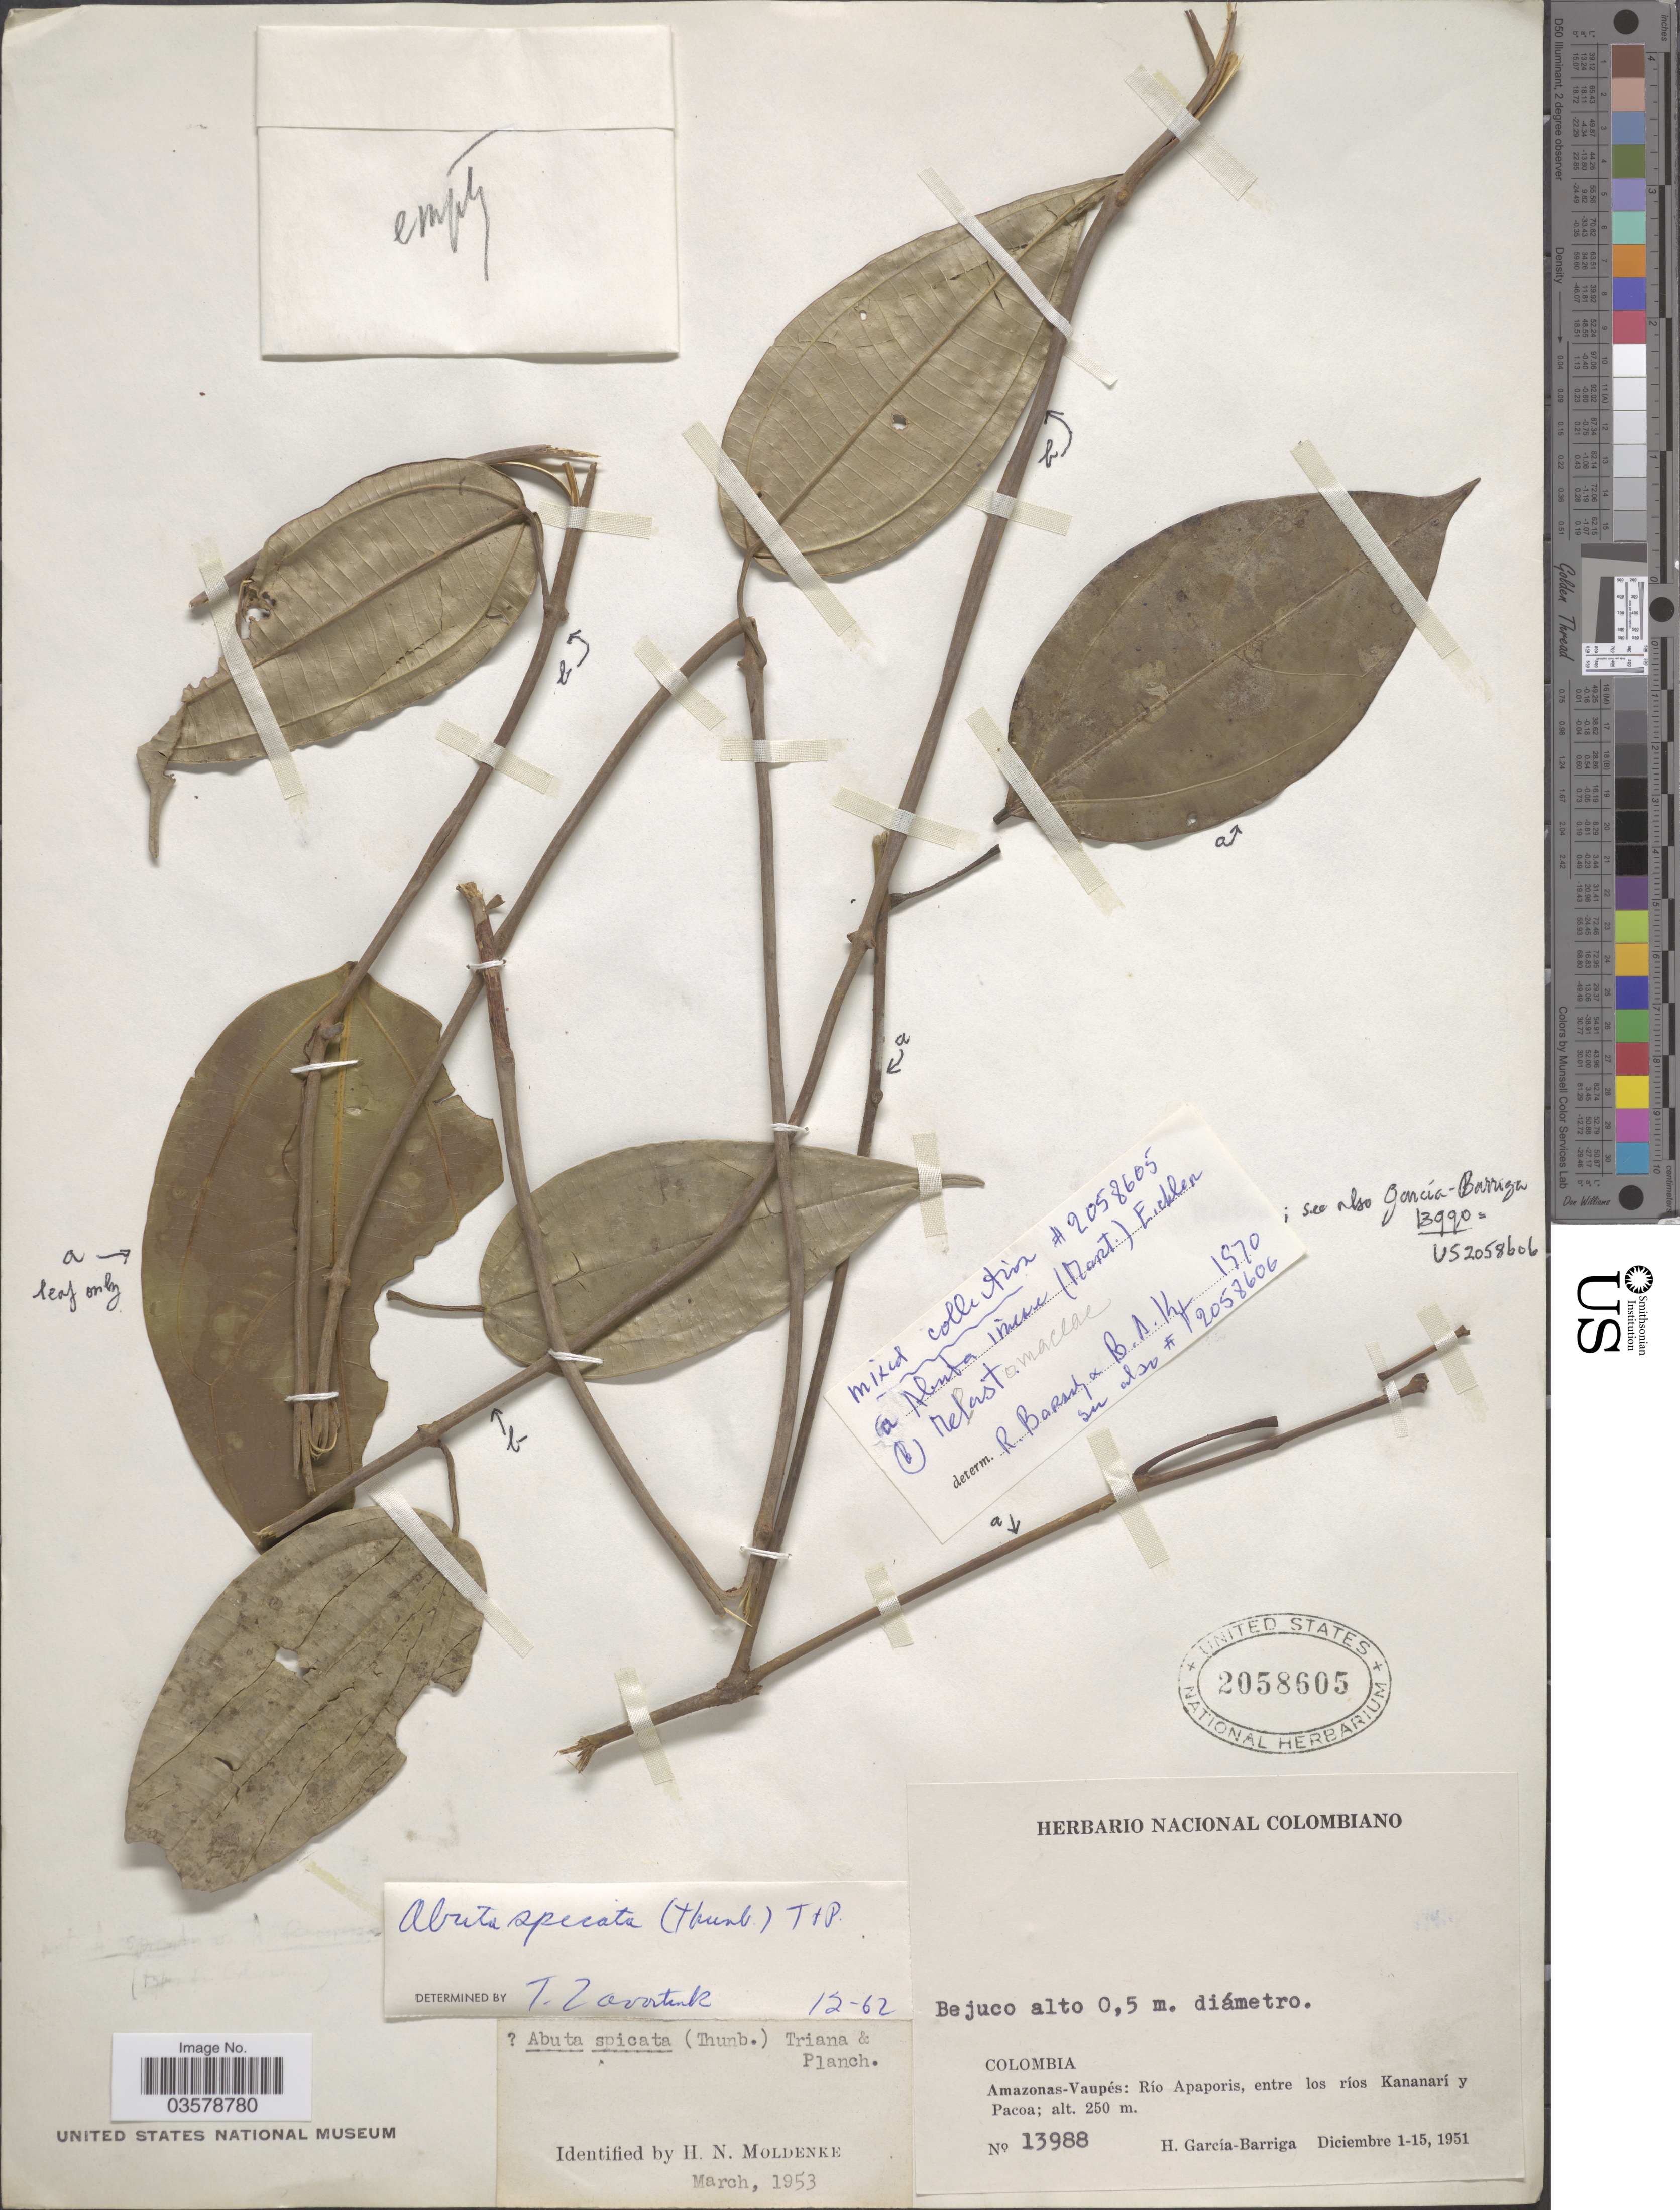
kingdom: Plantae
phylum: Tracheophyta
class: Magnoliopsida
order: Ranunculales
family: Menispermaceae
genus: Abuta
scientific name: Abuta imene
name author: (Mart.) Eichler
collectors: H. García Barriga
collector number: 13988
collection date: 1951-12-01/1951-12-15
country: Colombia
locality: Amazonas-Vaupés: Río Apaporis, entre los ríos Kananarí y Pacoa.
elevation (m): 250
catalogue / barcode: US 2058605